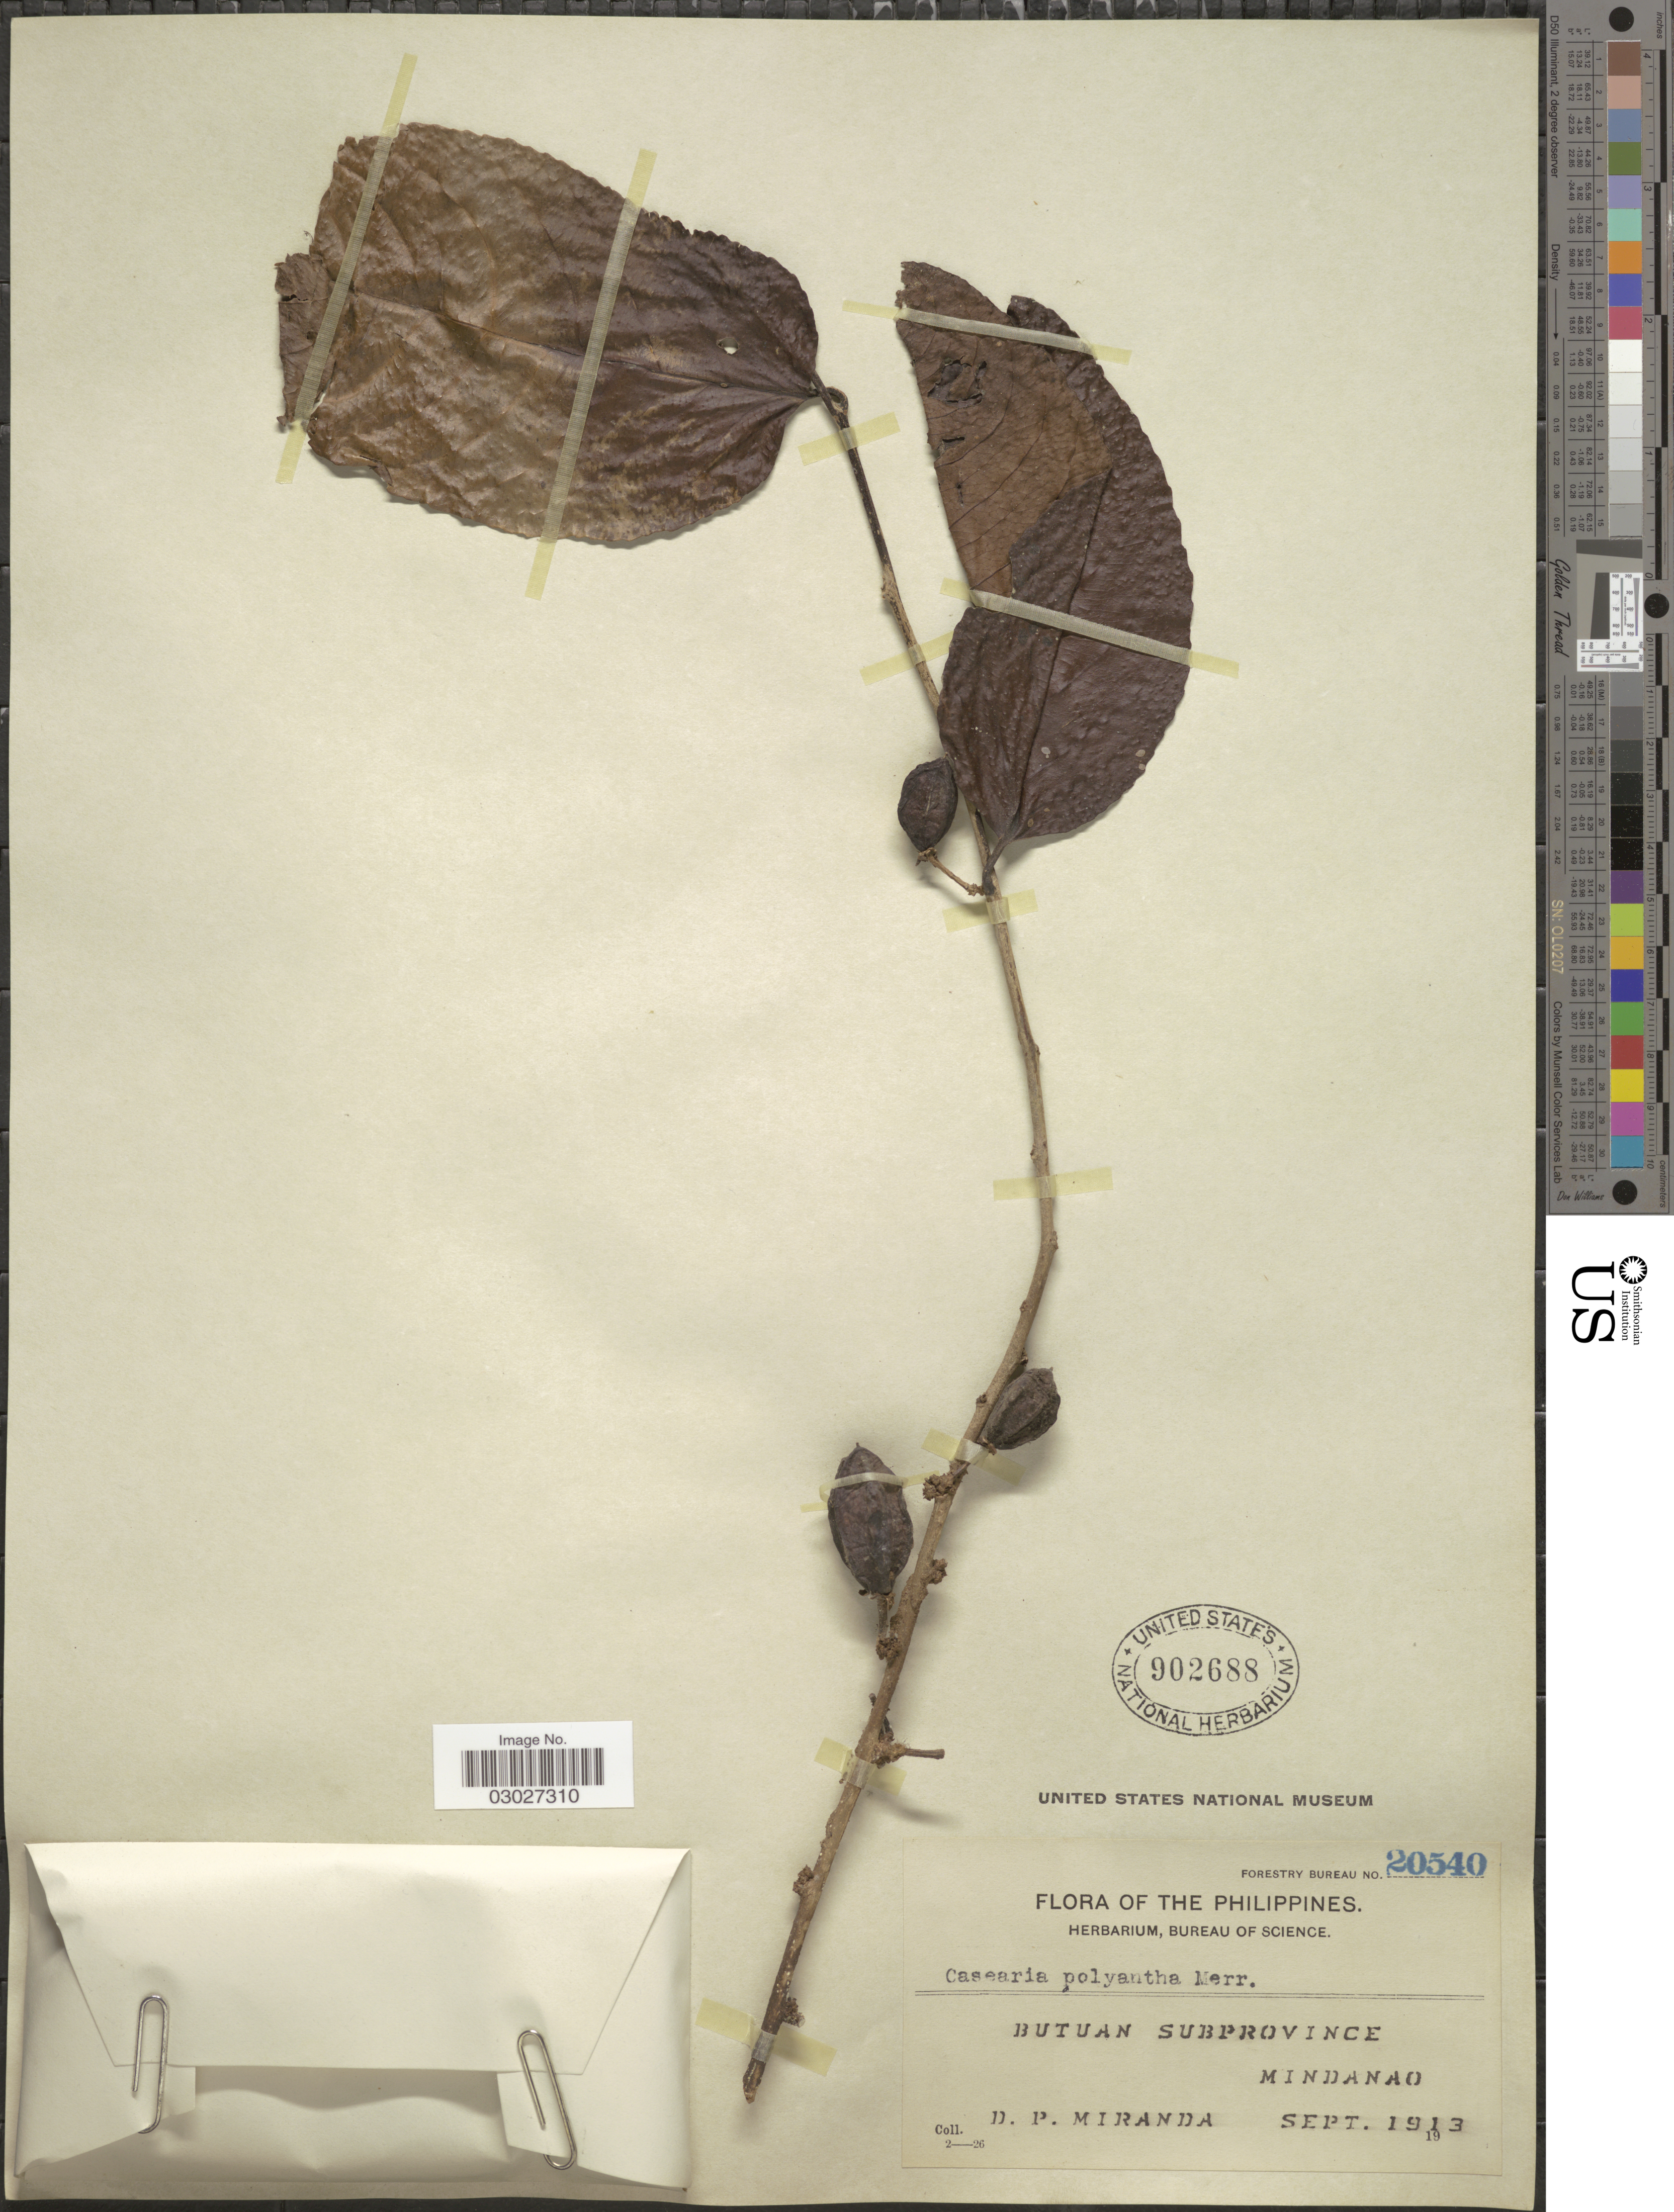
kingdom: Plantae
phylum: Tracheophyta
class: Magnoliopsida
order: Malpighiales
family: Salicaceae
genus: Casearia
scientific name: Casearia grewiifolia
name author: Vent.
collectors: D. P. Miranda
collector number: Forestry Bureau 20540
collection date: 1913-09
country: Philippines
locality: Butuan Subprovince, Mindanao.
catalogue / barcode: US 902688